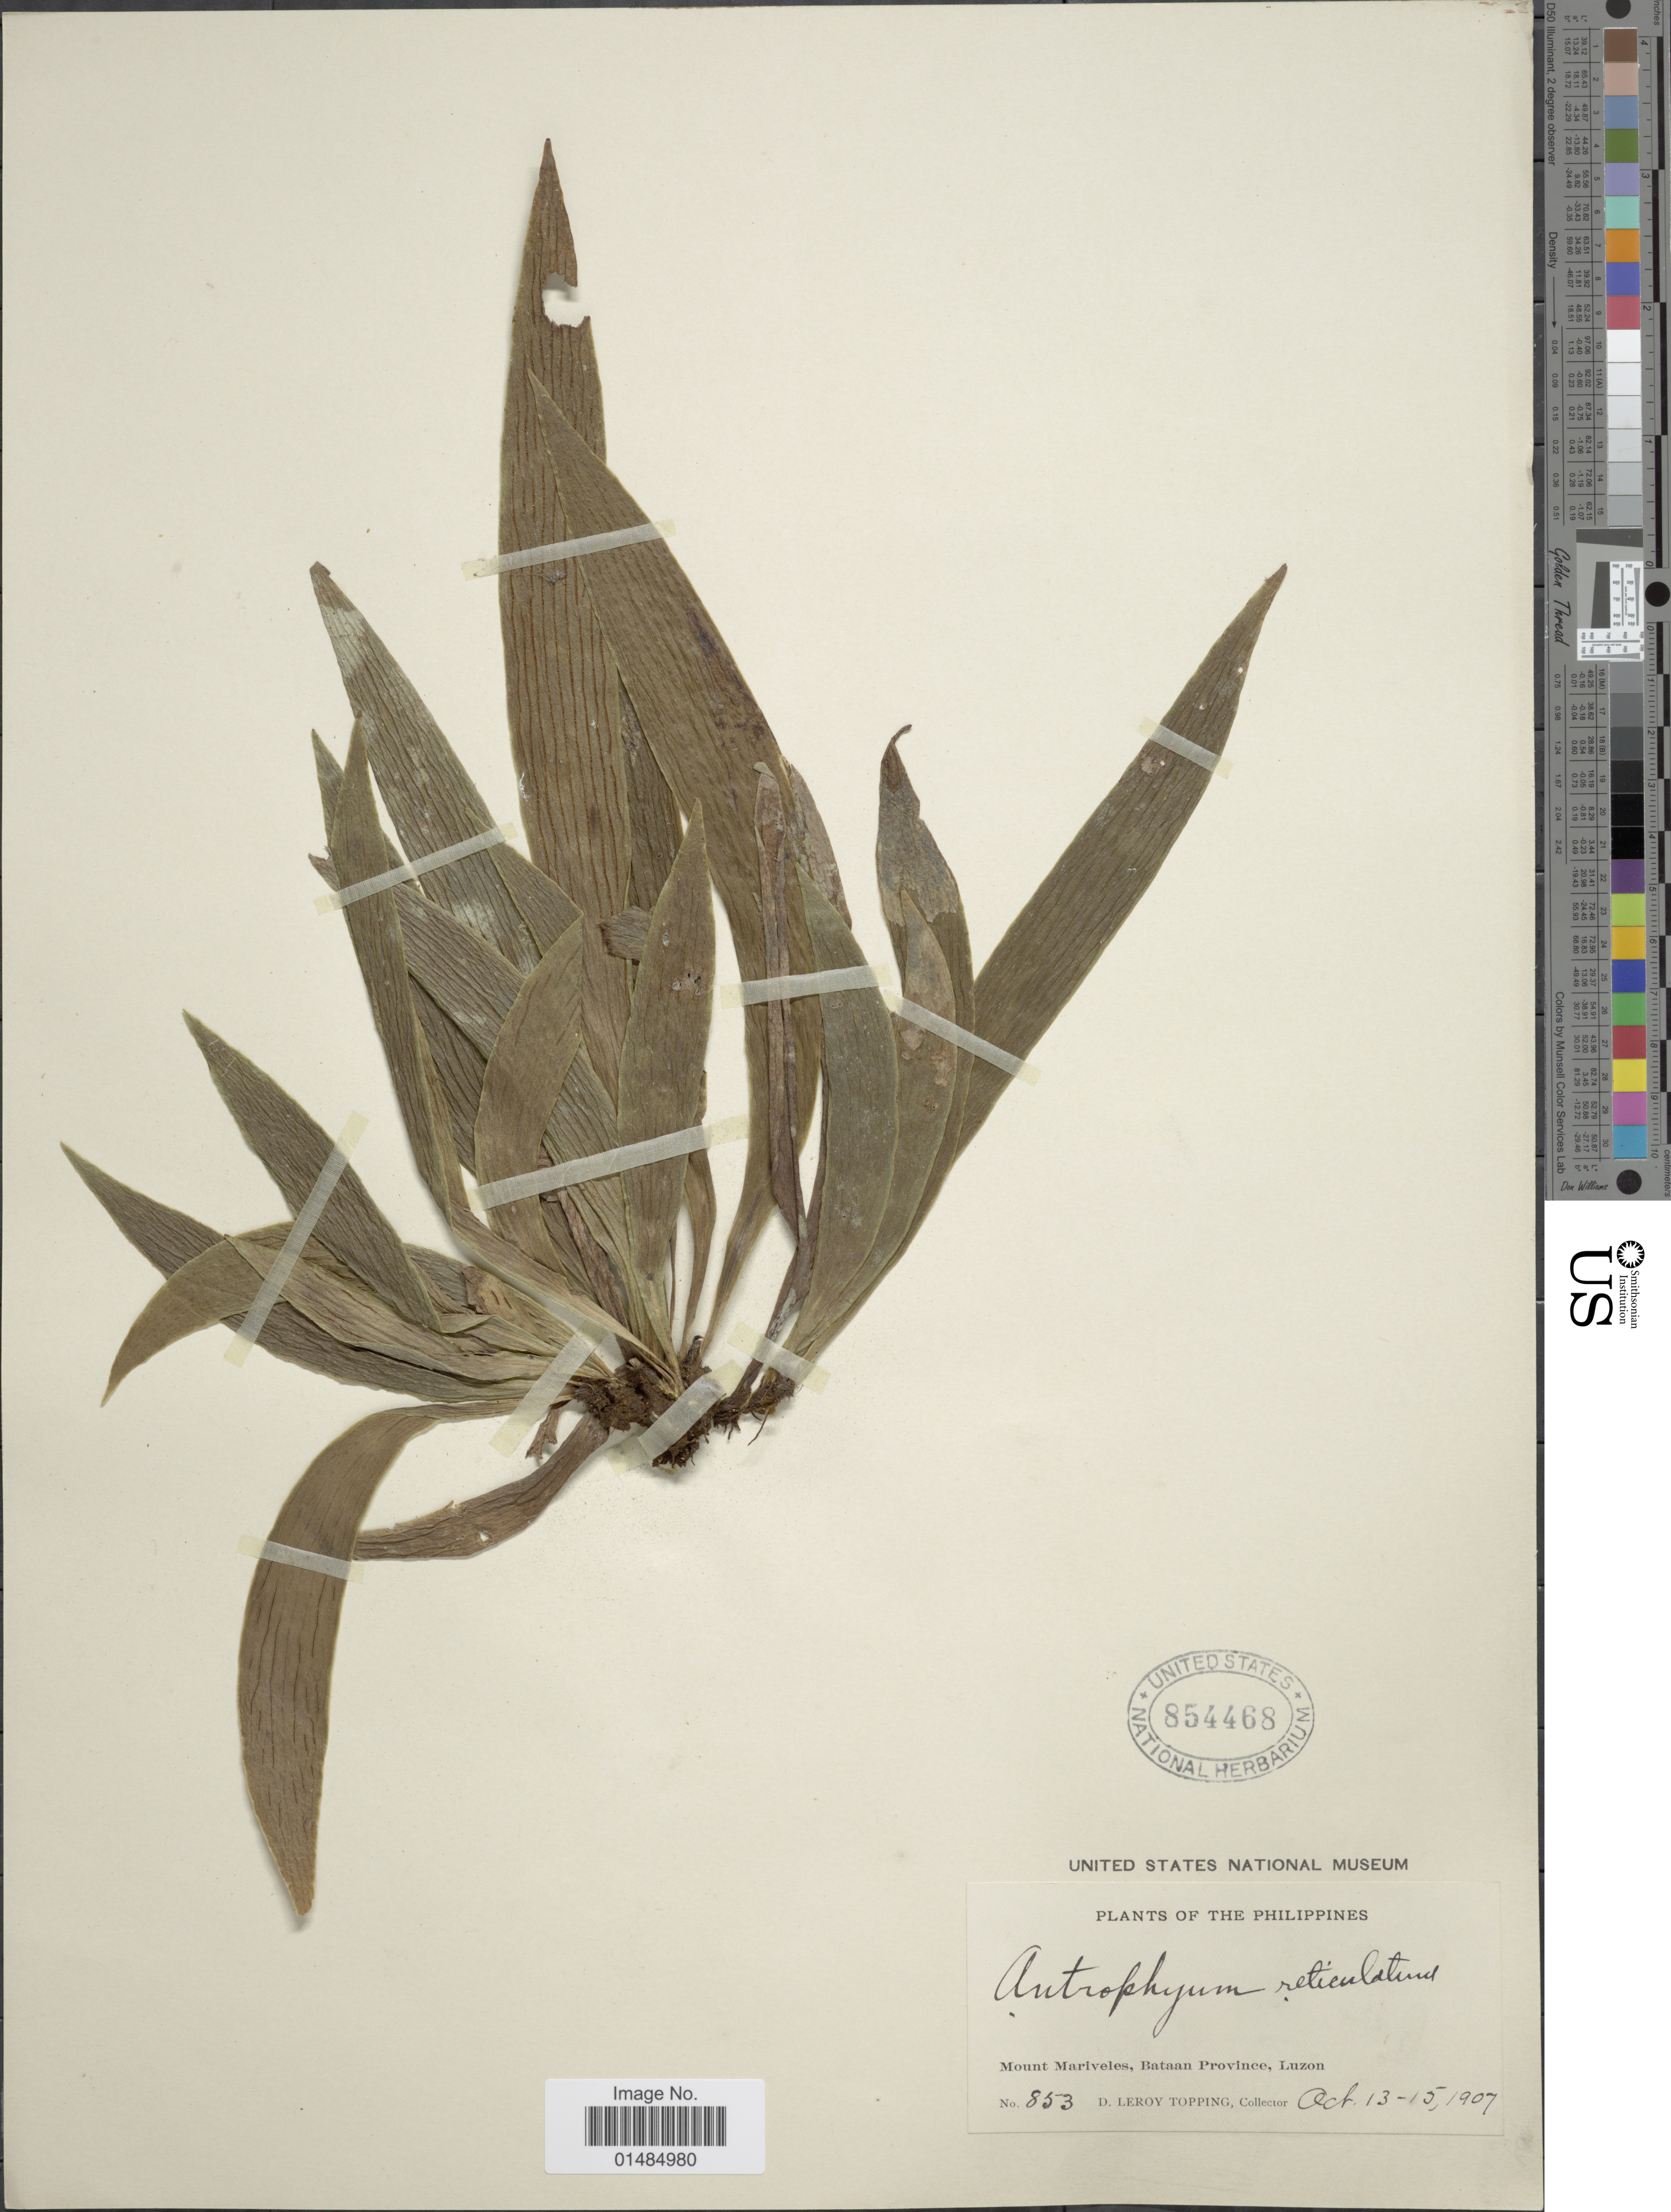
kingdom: Plantae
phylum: Tracheophyta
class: Polypodiopsida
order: Polypodiales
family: Pteridaceae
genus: Antrophyum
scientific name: Antrophyum reticulatum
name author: (G. Forst.) Kaulf.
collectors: D. L. Topping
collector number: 853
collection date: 1907-10-13/1907-10-15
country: Philippines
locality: Mount Mariveles, Bataan Province, Luzon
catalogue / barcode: US 854468